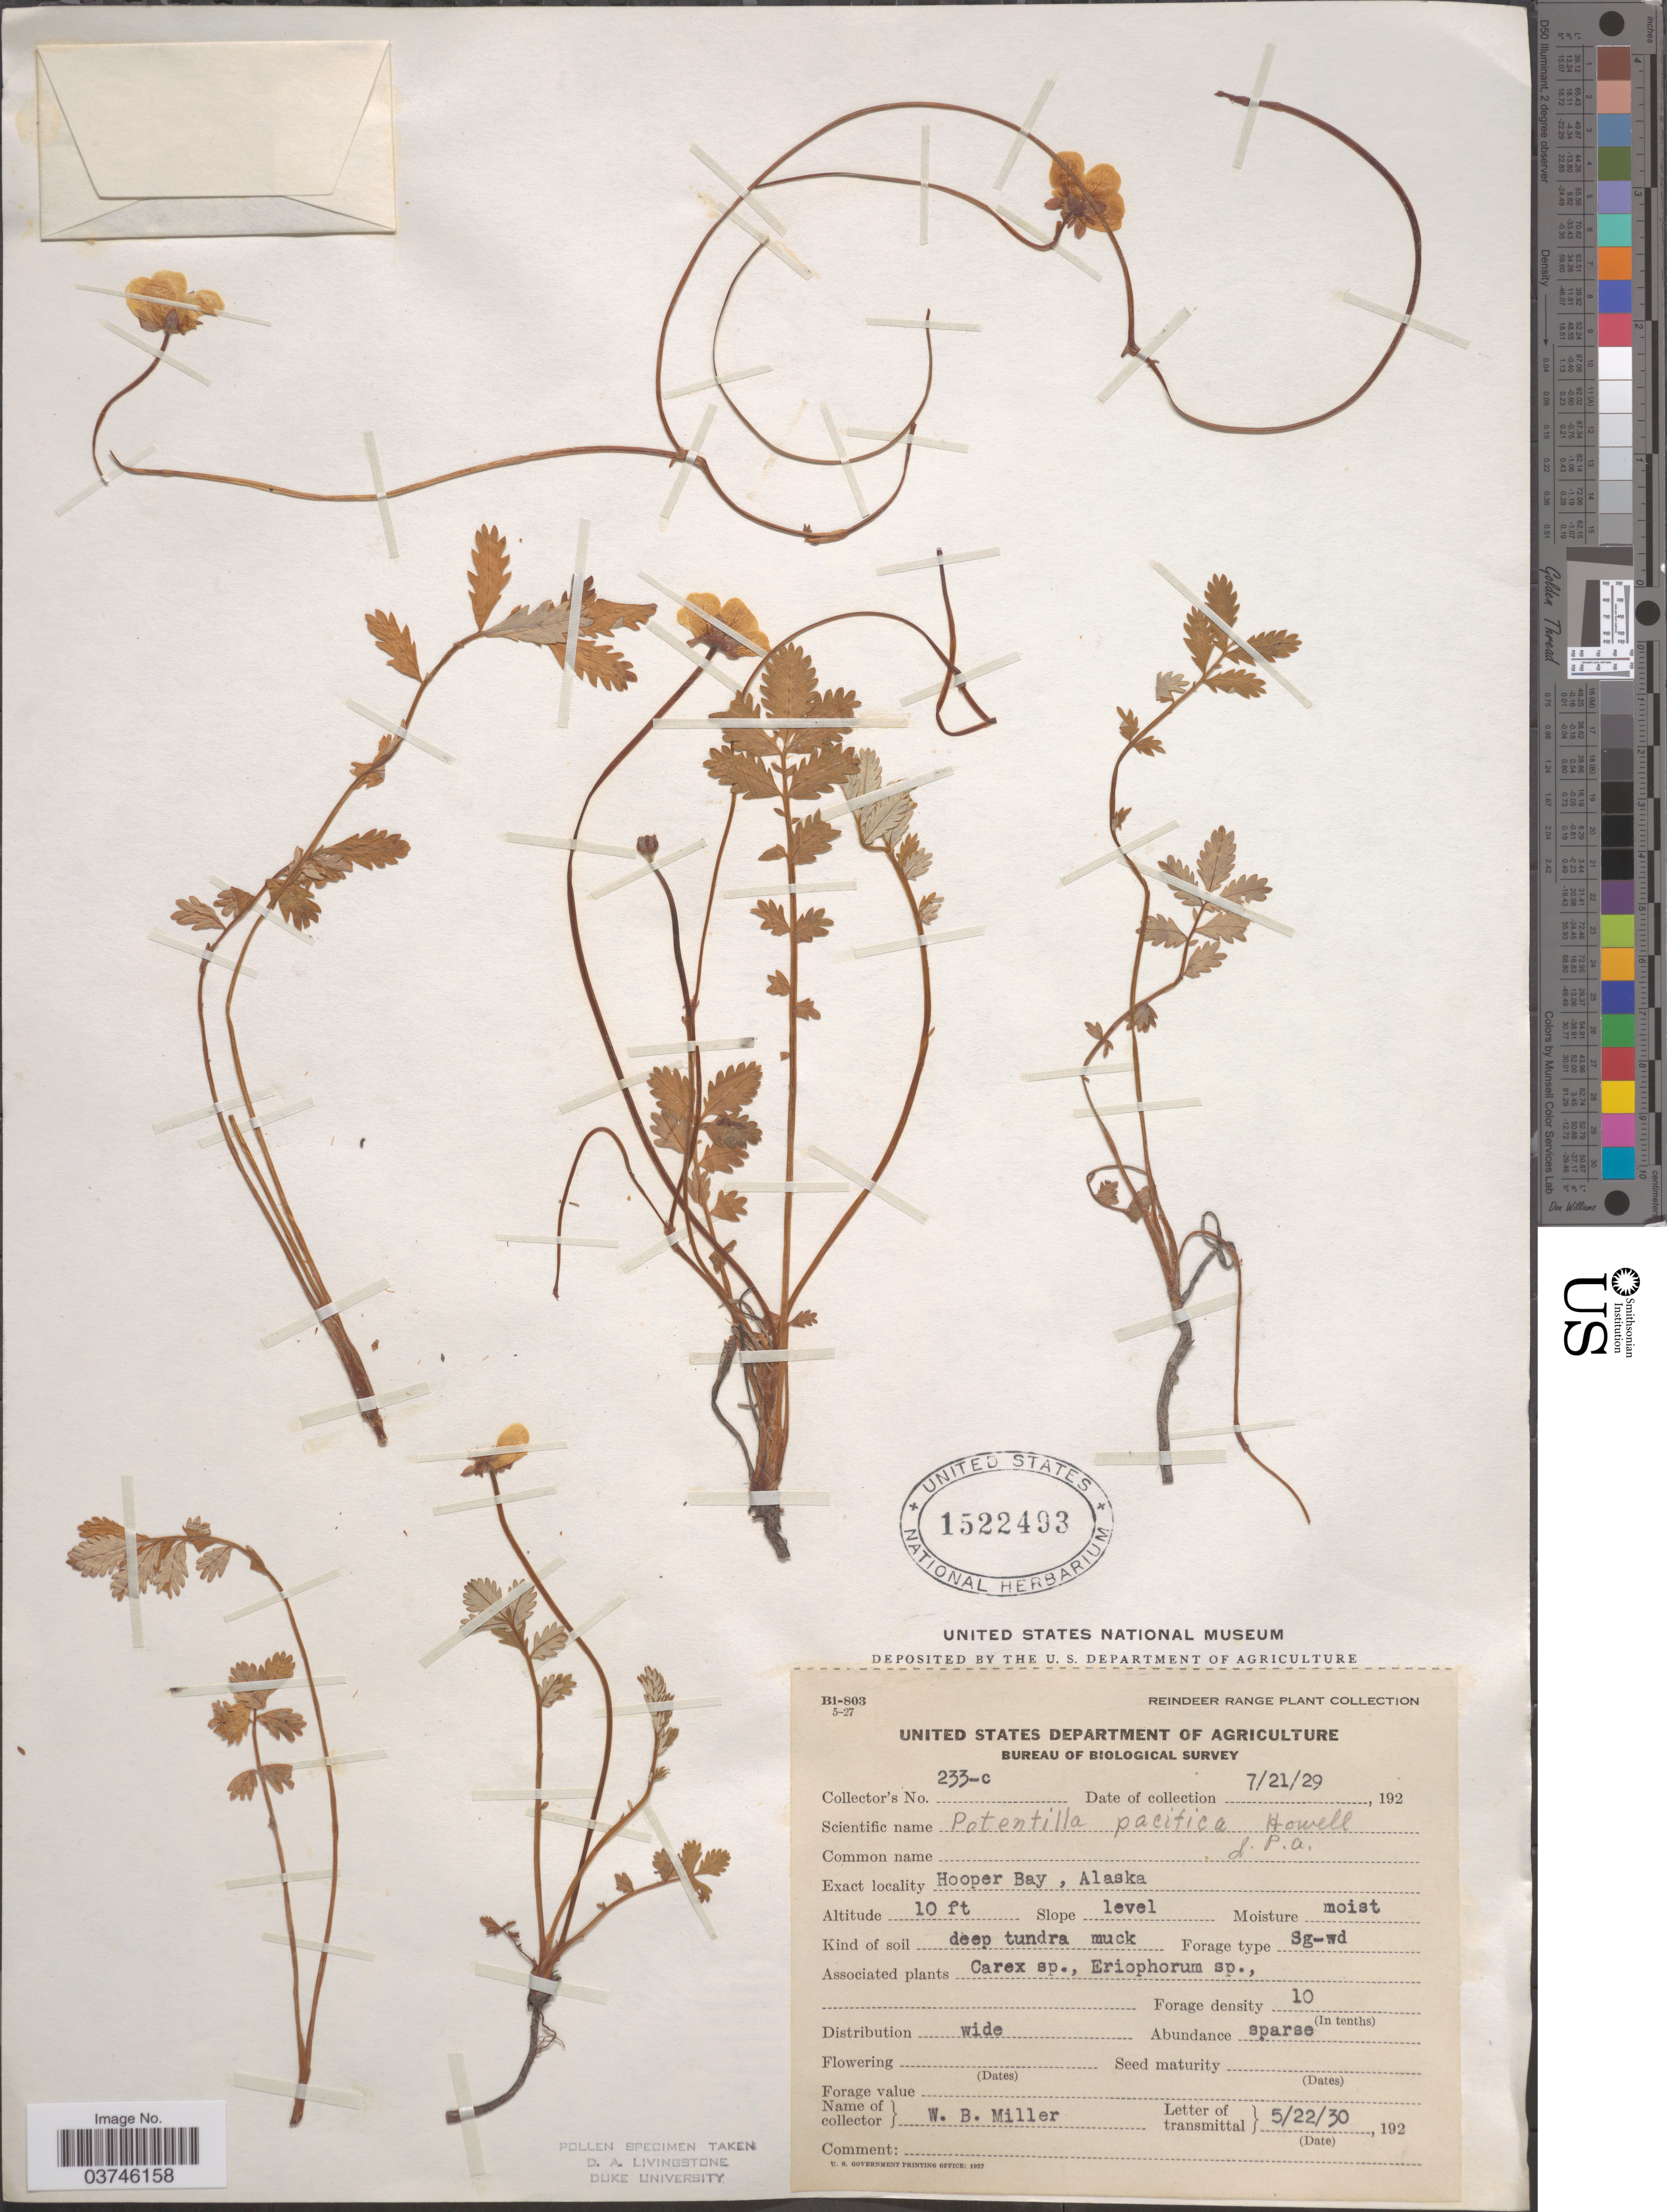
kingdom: Plantae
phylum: Tracheophyta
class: Magnoliopsida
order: Rosales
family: Rosaceae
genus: Argentina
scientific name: Argentina pacifica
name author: (Howell) Rydb.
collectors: W. Miller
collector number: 233-c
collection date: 1929-07-21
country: United States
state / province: Alaska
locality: Hooper Bay.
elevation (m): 3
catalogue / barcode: US 1522493